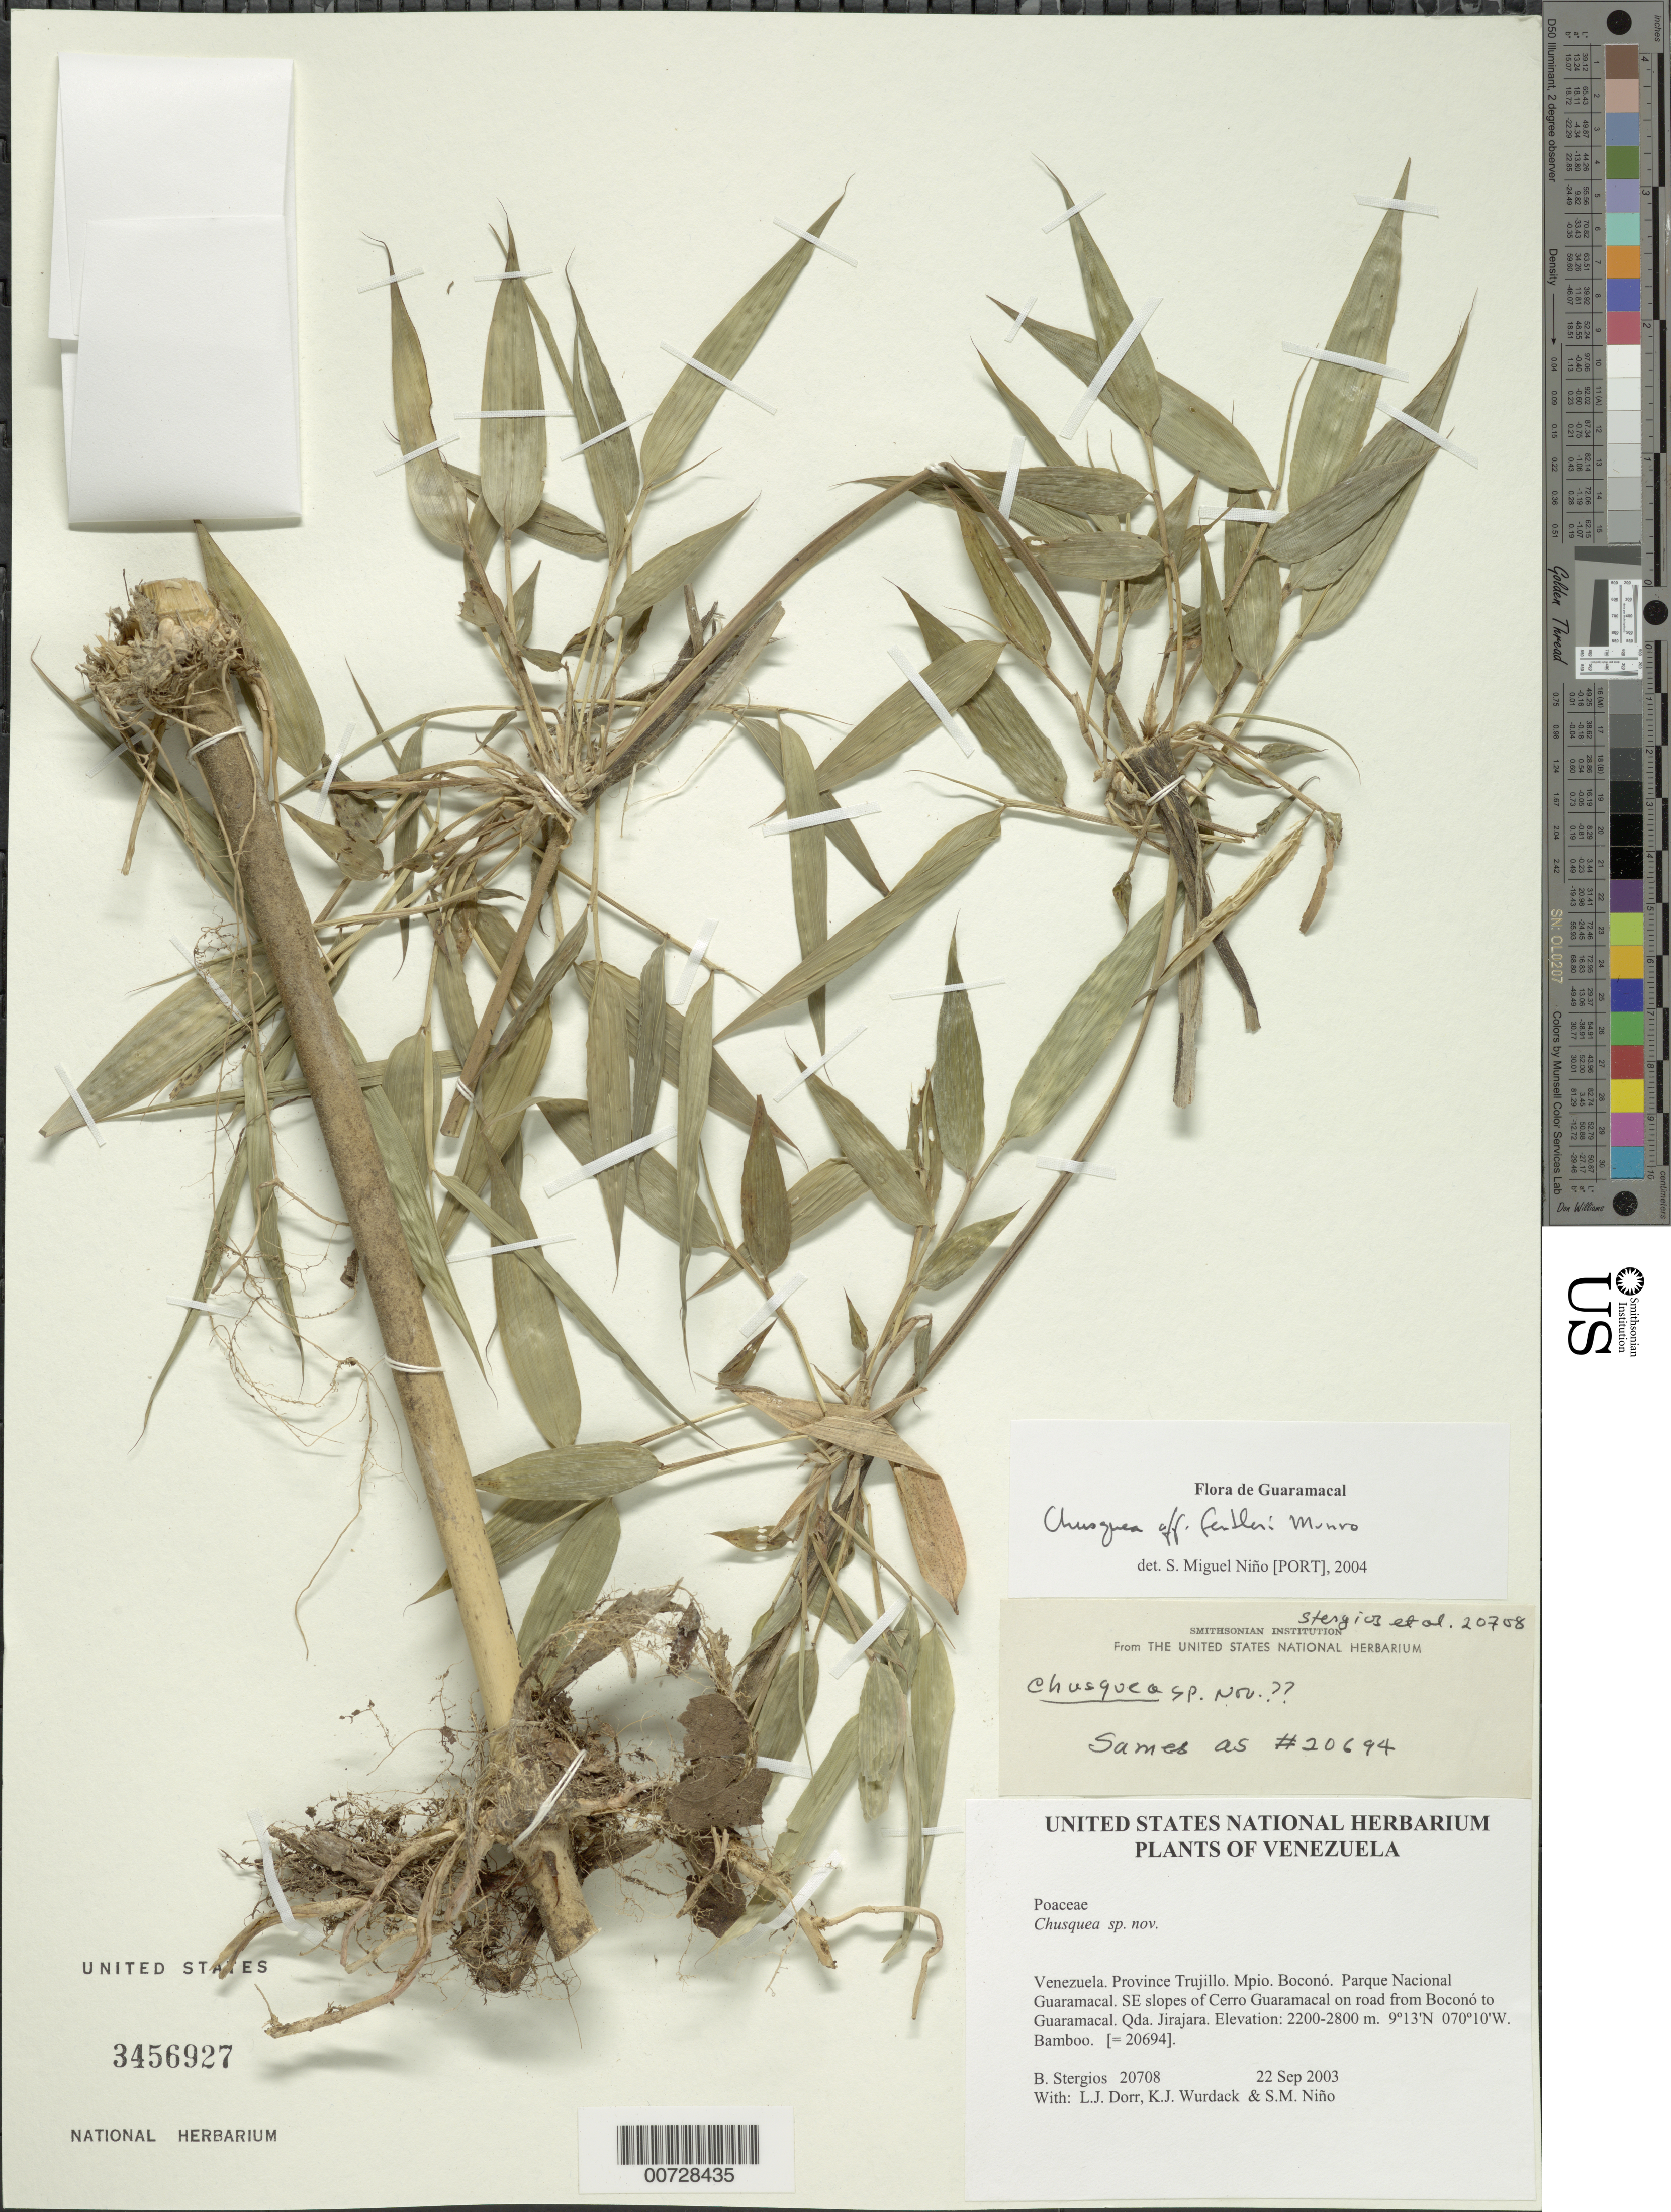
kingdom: Plantae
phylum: Tracheophyta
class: Liliopsida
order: Poales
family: Poaceae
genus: Chusquea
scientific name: Chusquea fendleri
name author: Munro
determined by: Niño, S. M., (PORT), BioCentro-UNELLEZ (VENEZUELA)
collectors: B. G. Stergios, L. J. Dorr, K. Wurdack & S. M. Niño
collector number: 20708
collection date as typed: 22 Sep 2003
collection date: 2003-09-22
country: Venezuela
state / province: Trujillo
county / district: Boconó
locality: Parque Nacional Guaramacal. SE slopes of Cerro Guaramacal on road from Boconó to Guaramacal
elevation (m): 2200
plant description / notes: ISC, NY, PORT, US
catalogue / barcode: US 3456927